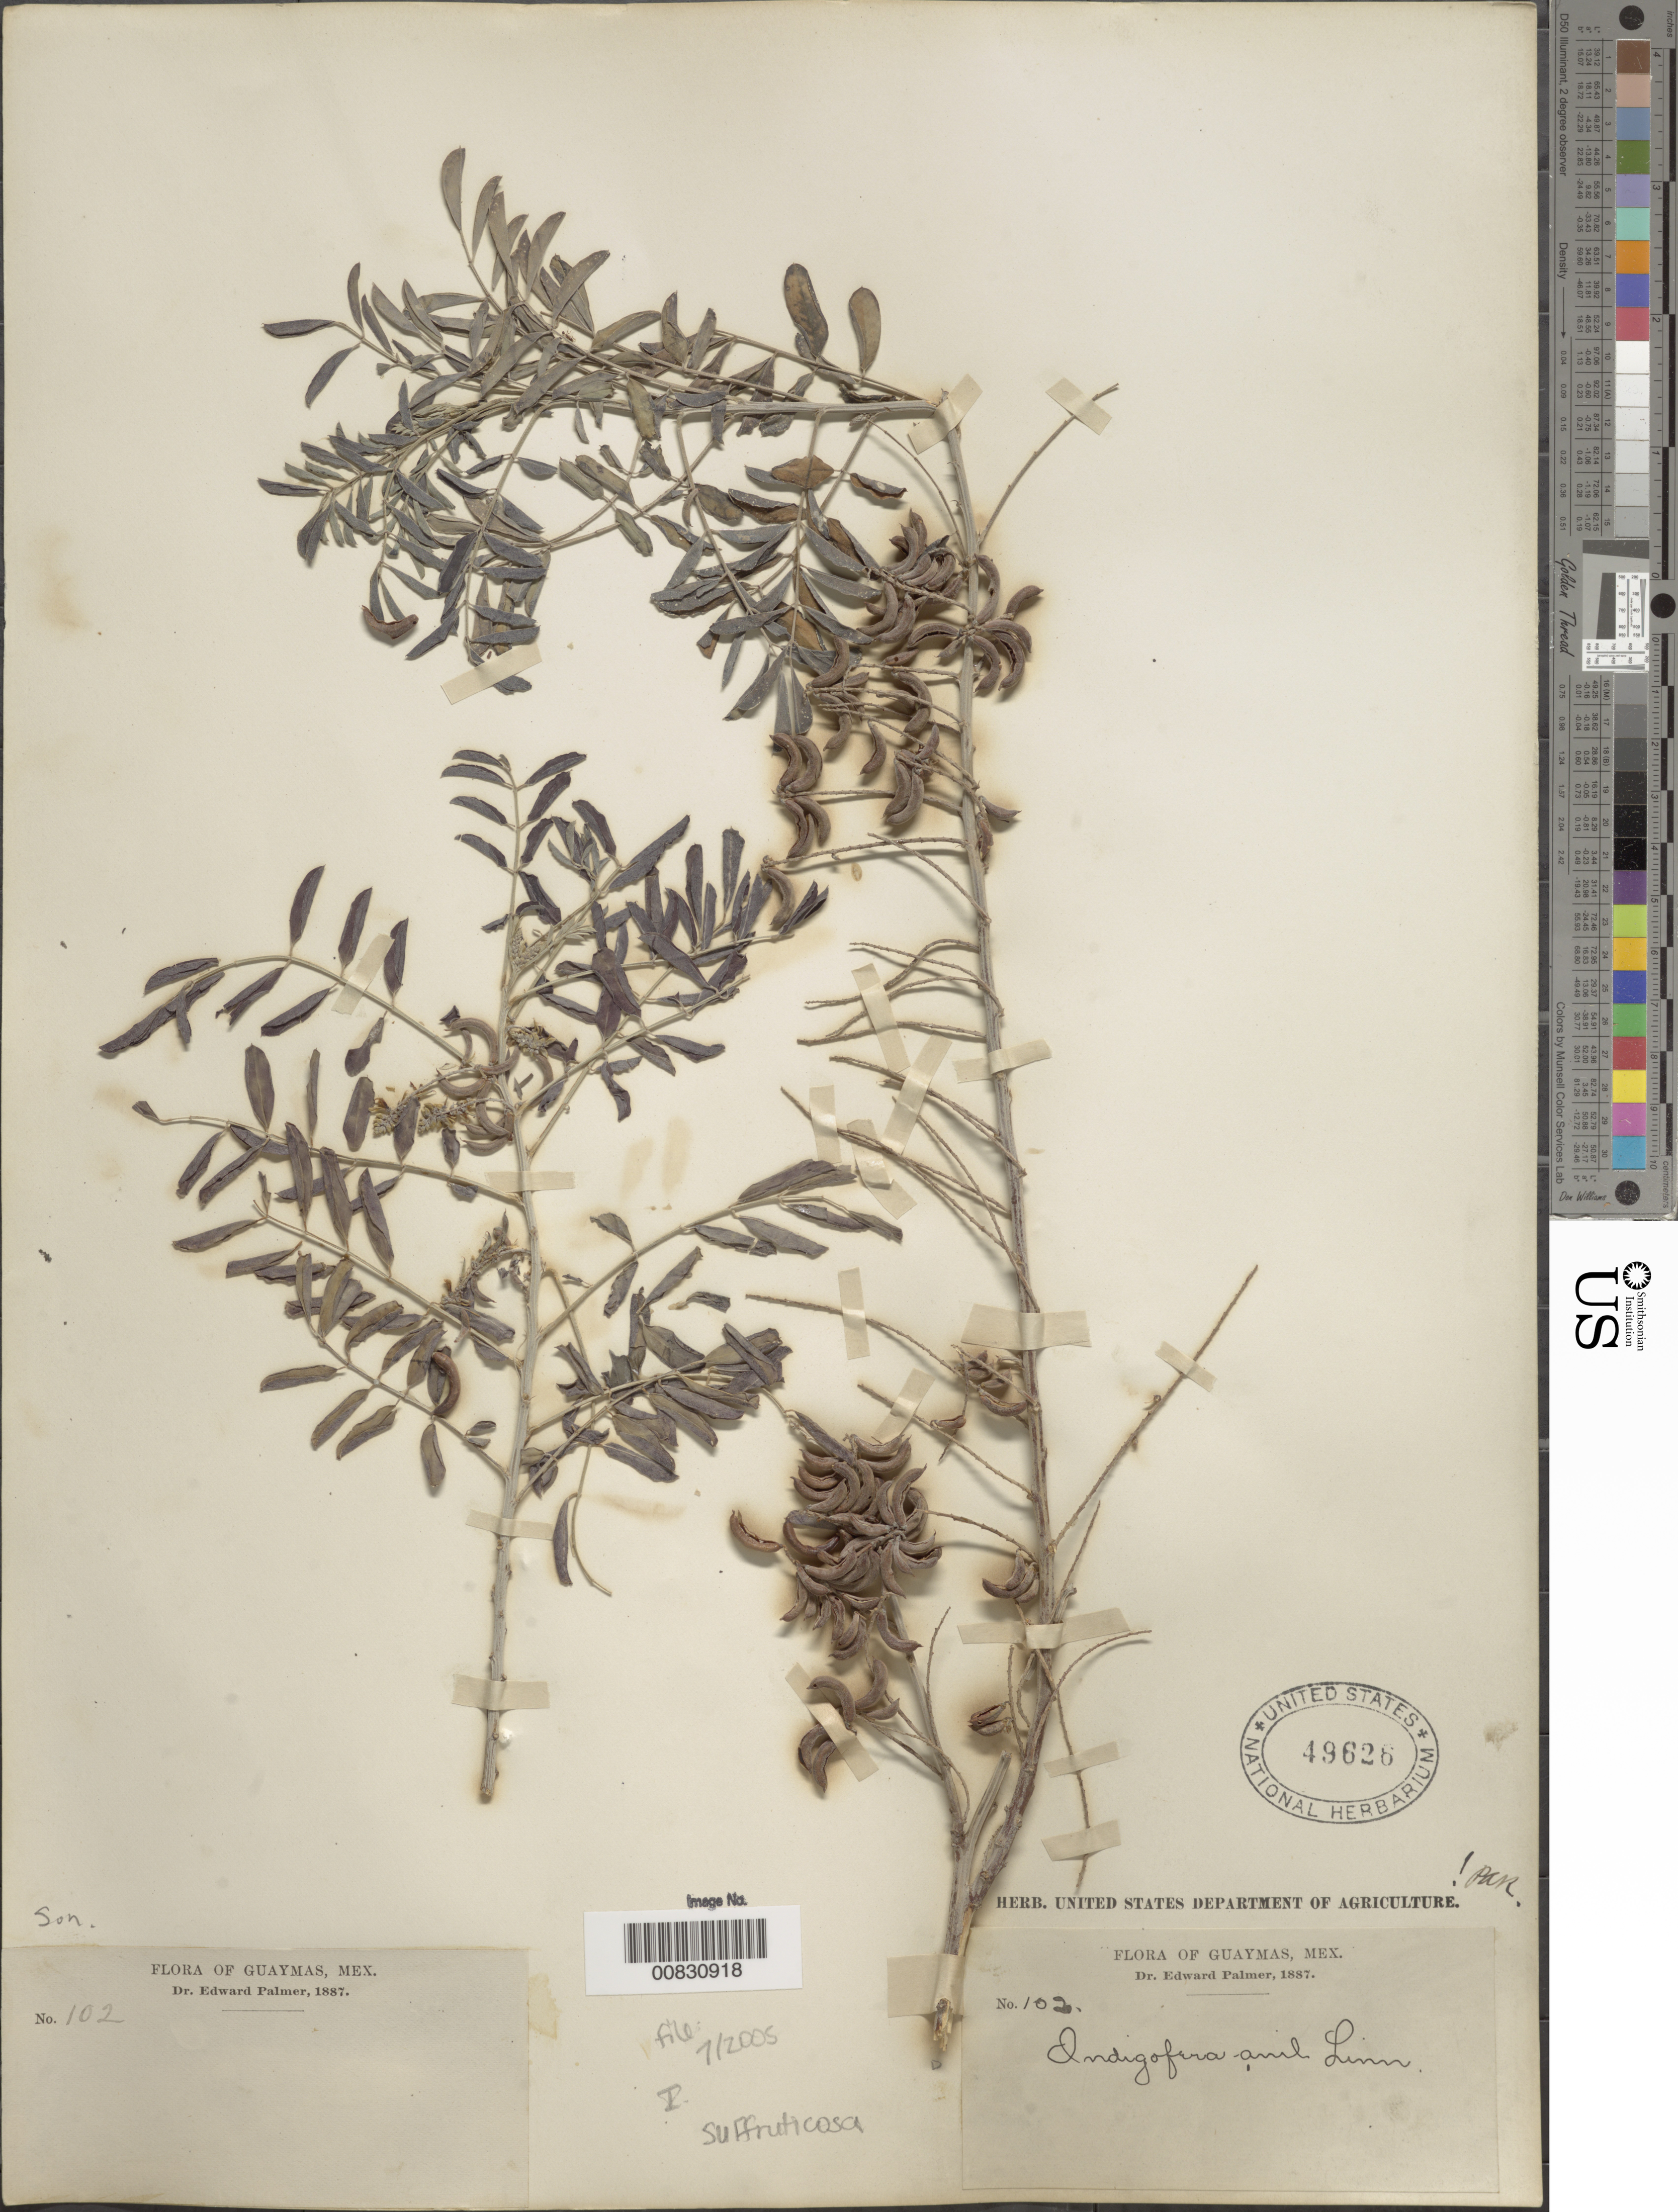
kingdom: Plantae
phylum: Tracheophyta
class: Magnoliopsida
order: Fabales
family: Fabaceae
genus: Indigofera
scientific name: Indigofera suffruticosa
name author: Mill.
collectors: E. Palmer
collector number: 102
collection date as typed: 1887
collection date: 1887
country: Mexico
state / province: Sonora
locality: Guaymas, Sonora.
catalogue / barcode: US 49626